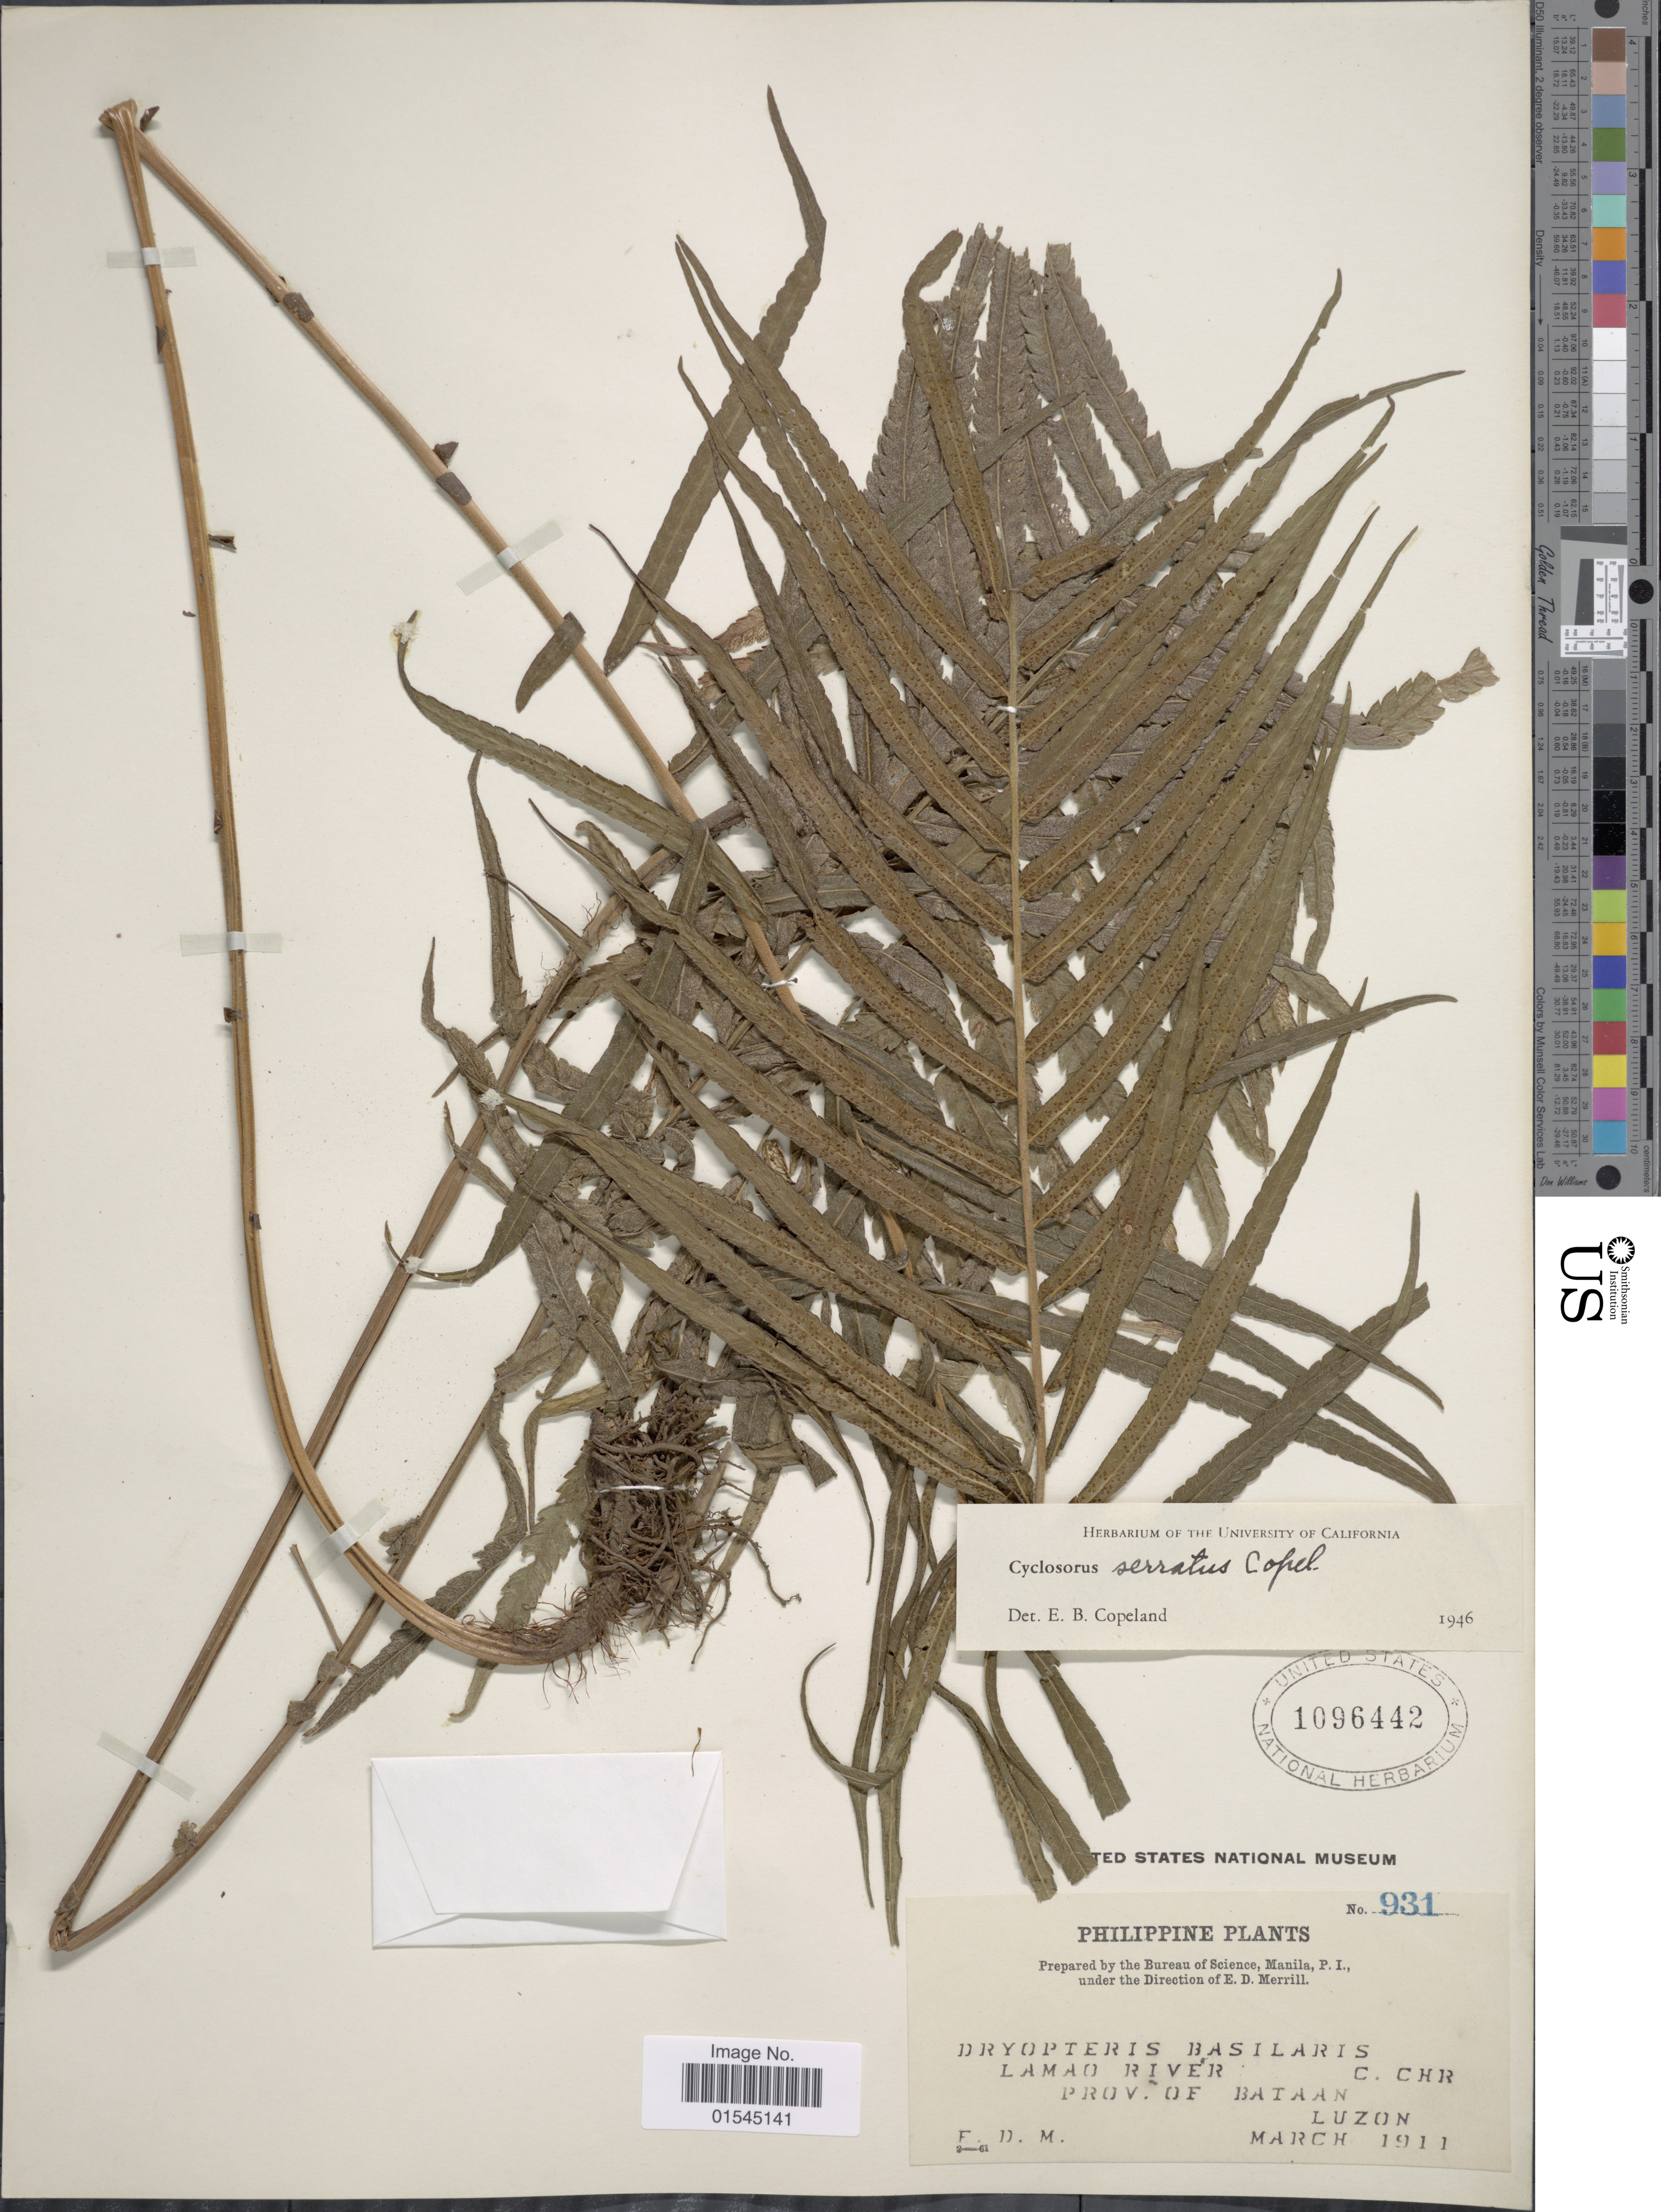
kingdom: Plantae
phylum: Tracheophyta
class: Polypodiopsida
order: Polypodiales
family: Thelypteridaceae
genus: Sphaerostephanos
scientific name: Sphaerostephanos productus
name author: (Kaulf.) Holttum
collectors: E. D. Merrill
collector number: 931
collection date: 1911-03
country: Philippines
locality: Lamao River, Prov. of Bataan, Luzon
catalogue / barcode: US 1096442